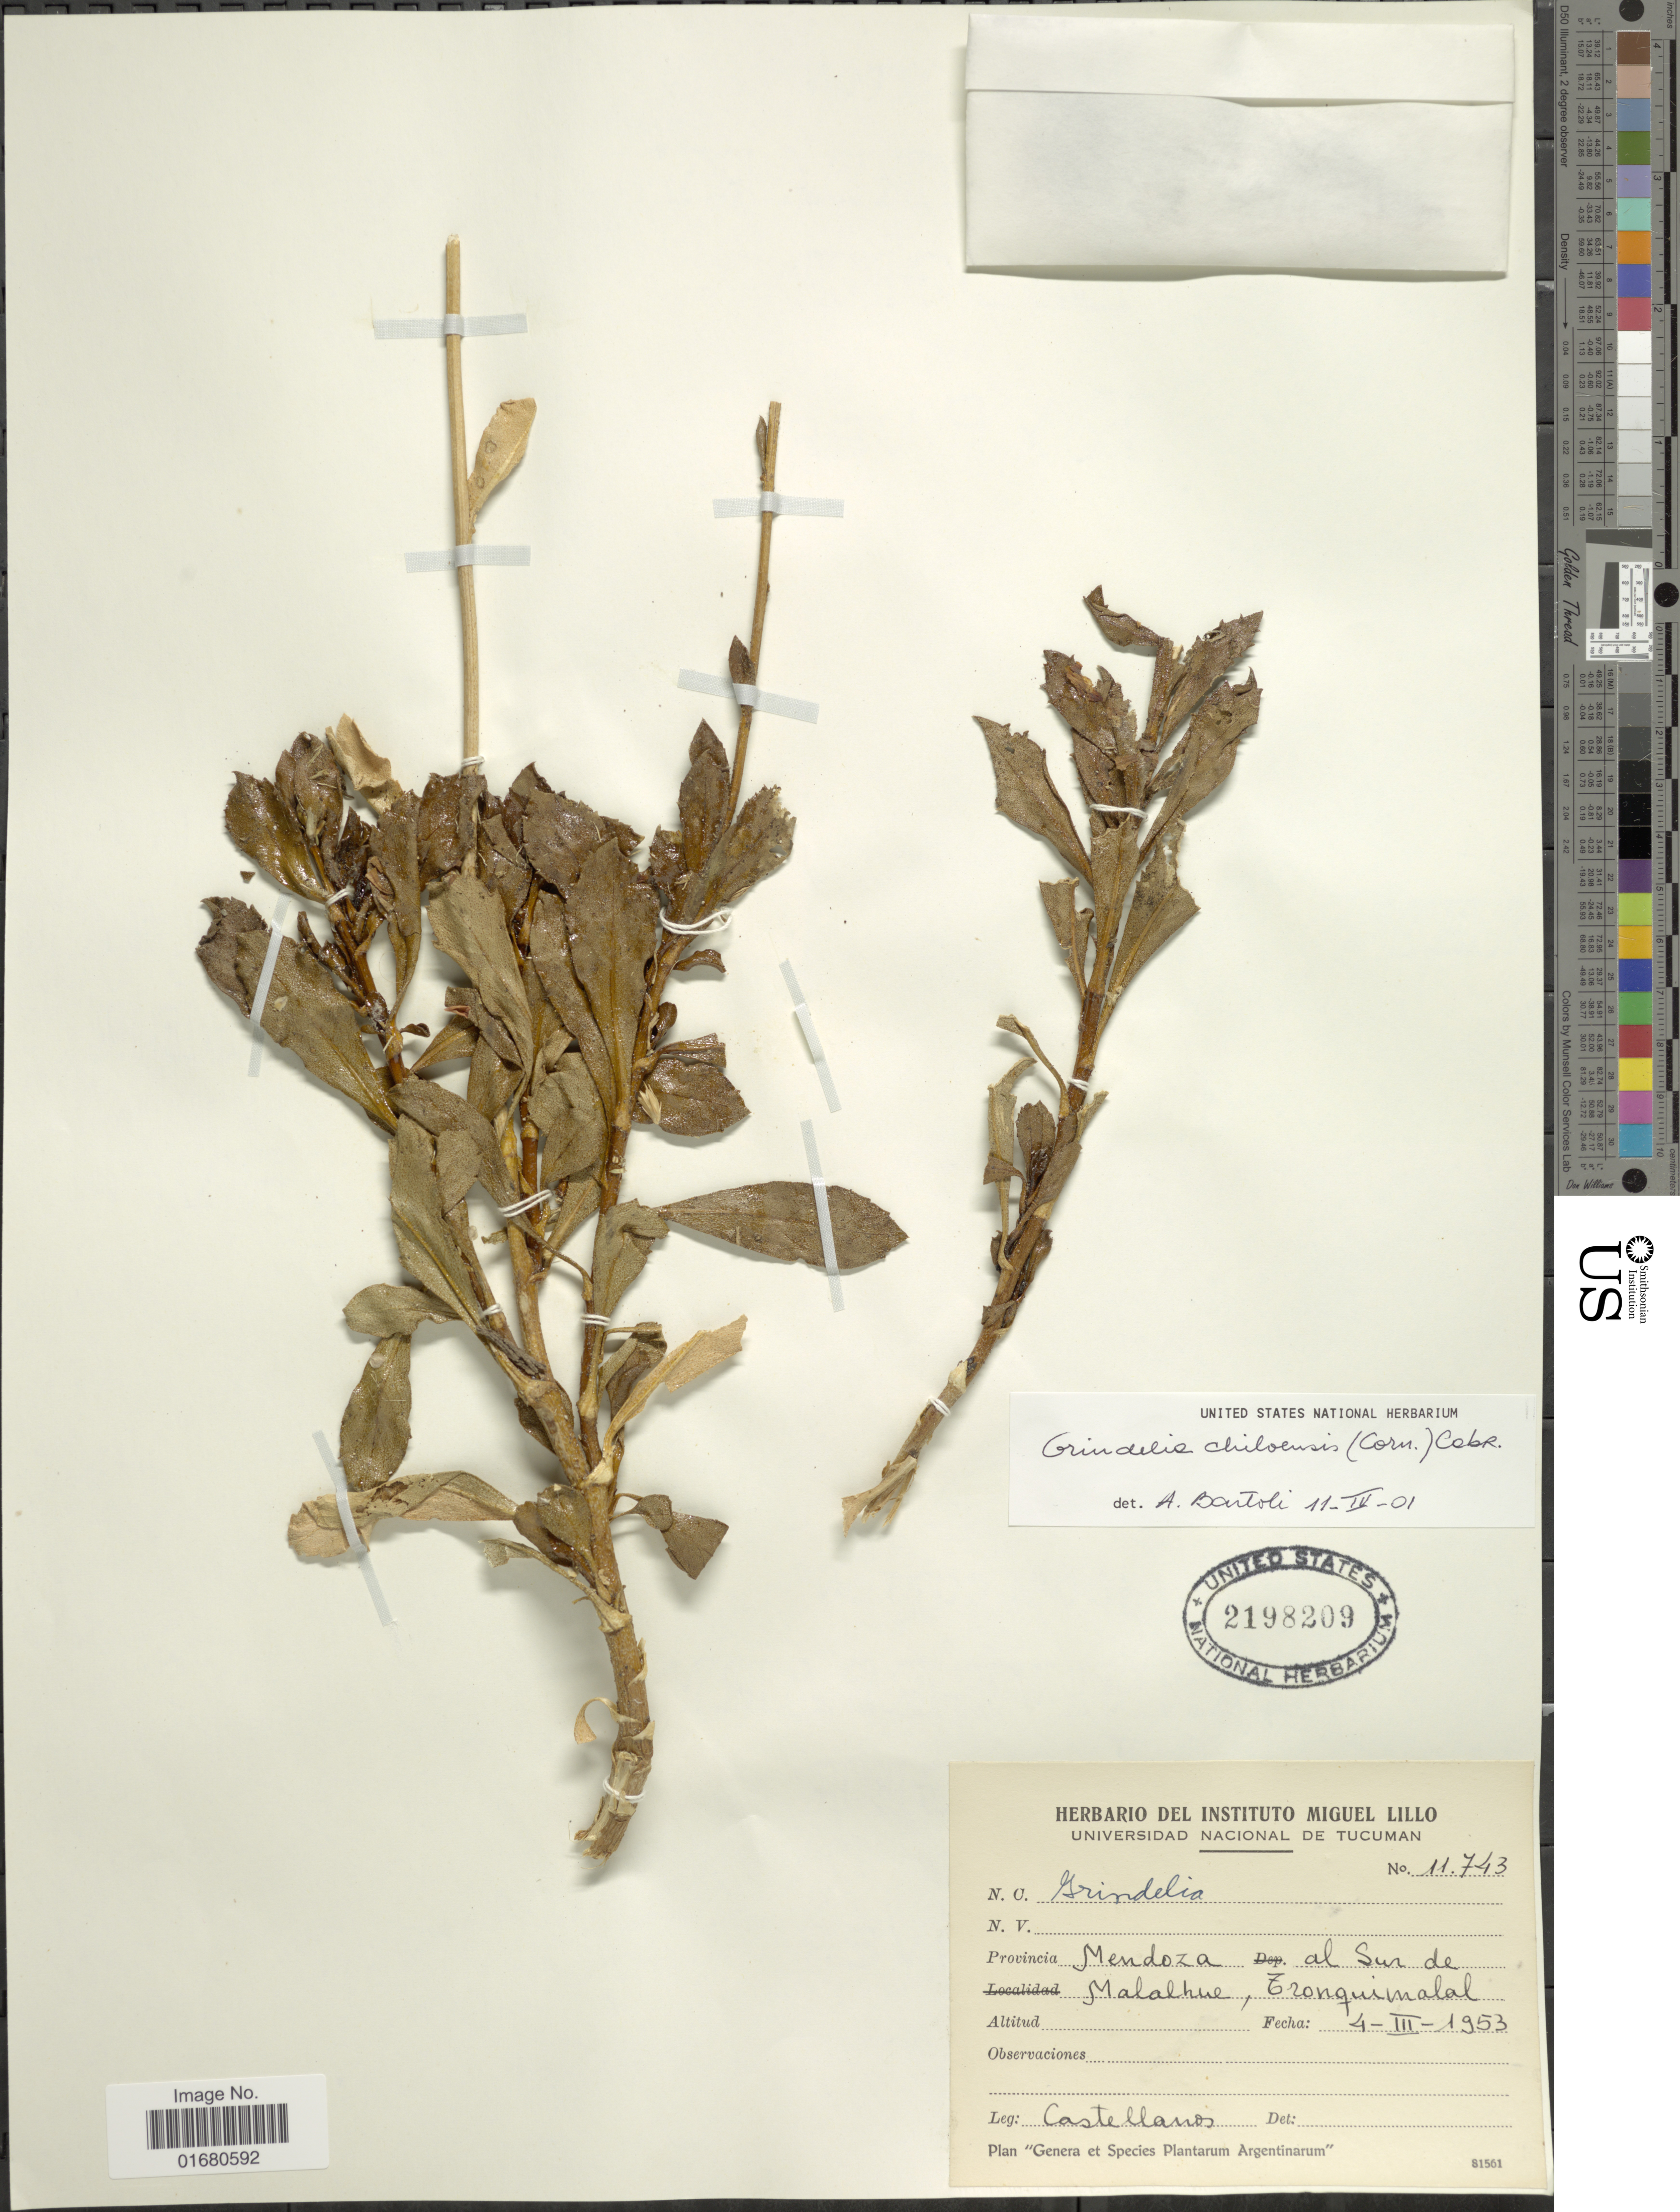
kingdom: Plantae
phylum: Tracheophyta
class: Magnoliopsida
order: Asterales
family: Asteraceae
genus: Grindelia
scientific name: Grindelia chiloensis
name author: (Cornel.) Cabrera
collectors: -- Castellanos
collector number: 11743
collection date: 1953-03-04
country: Argentina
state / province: Mendoza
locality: Al Sur de Malalhue, Tronquimalal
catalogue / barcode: US 2198209